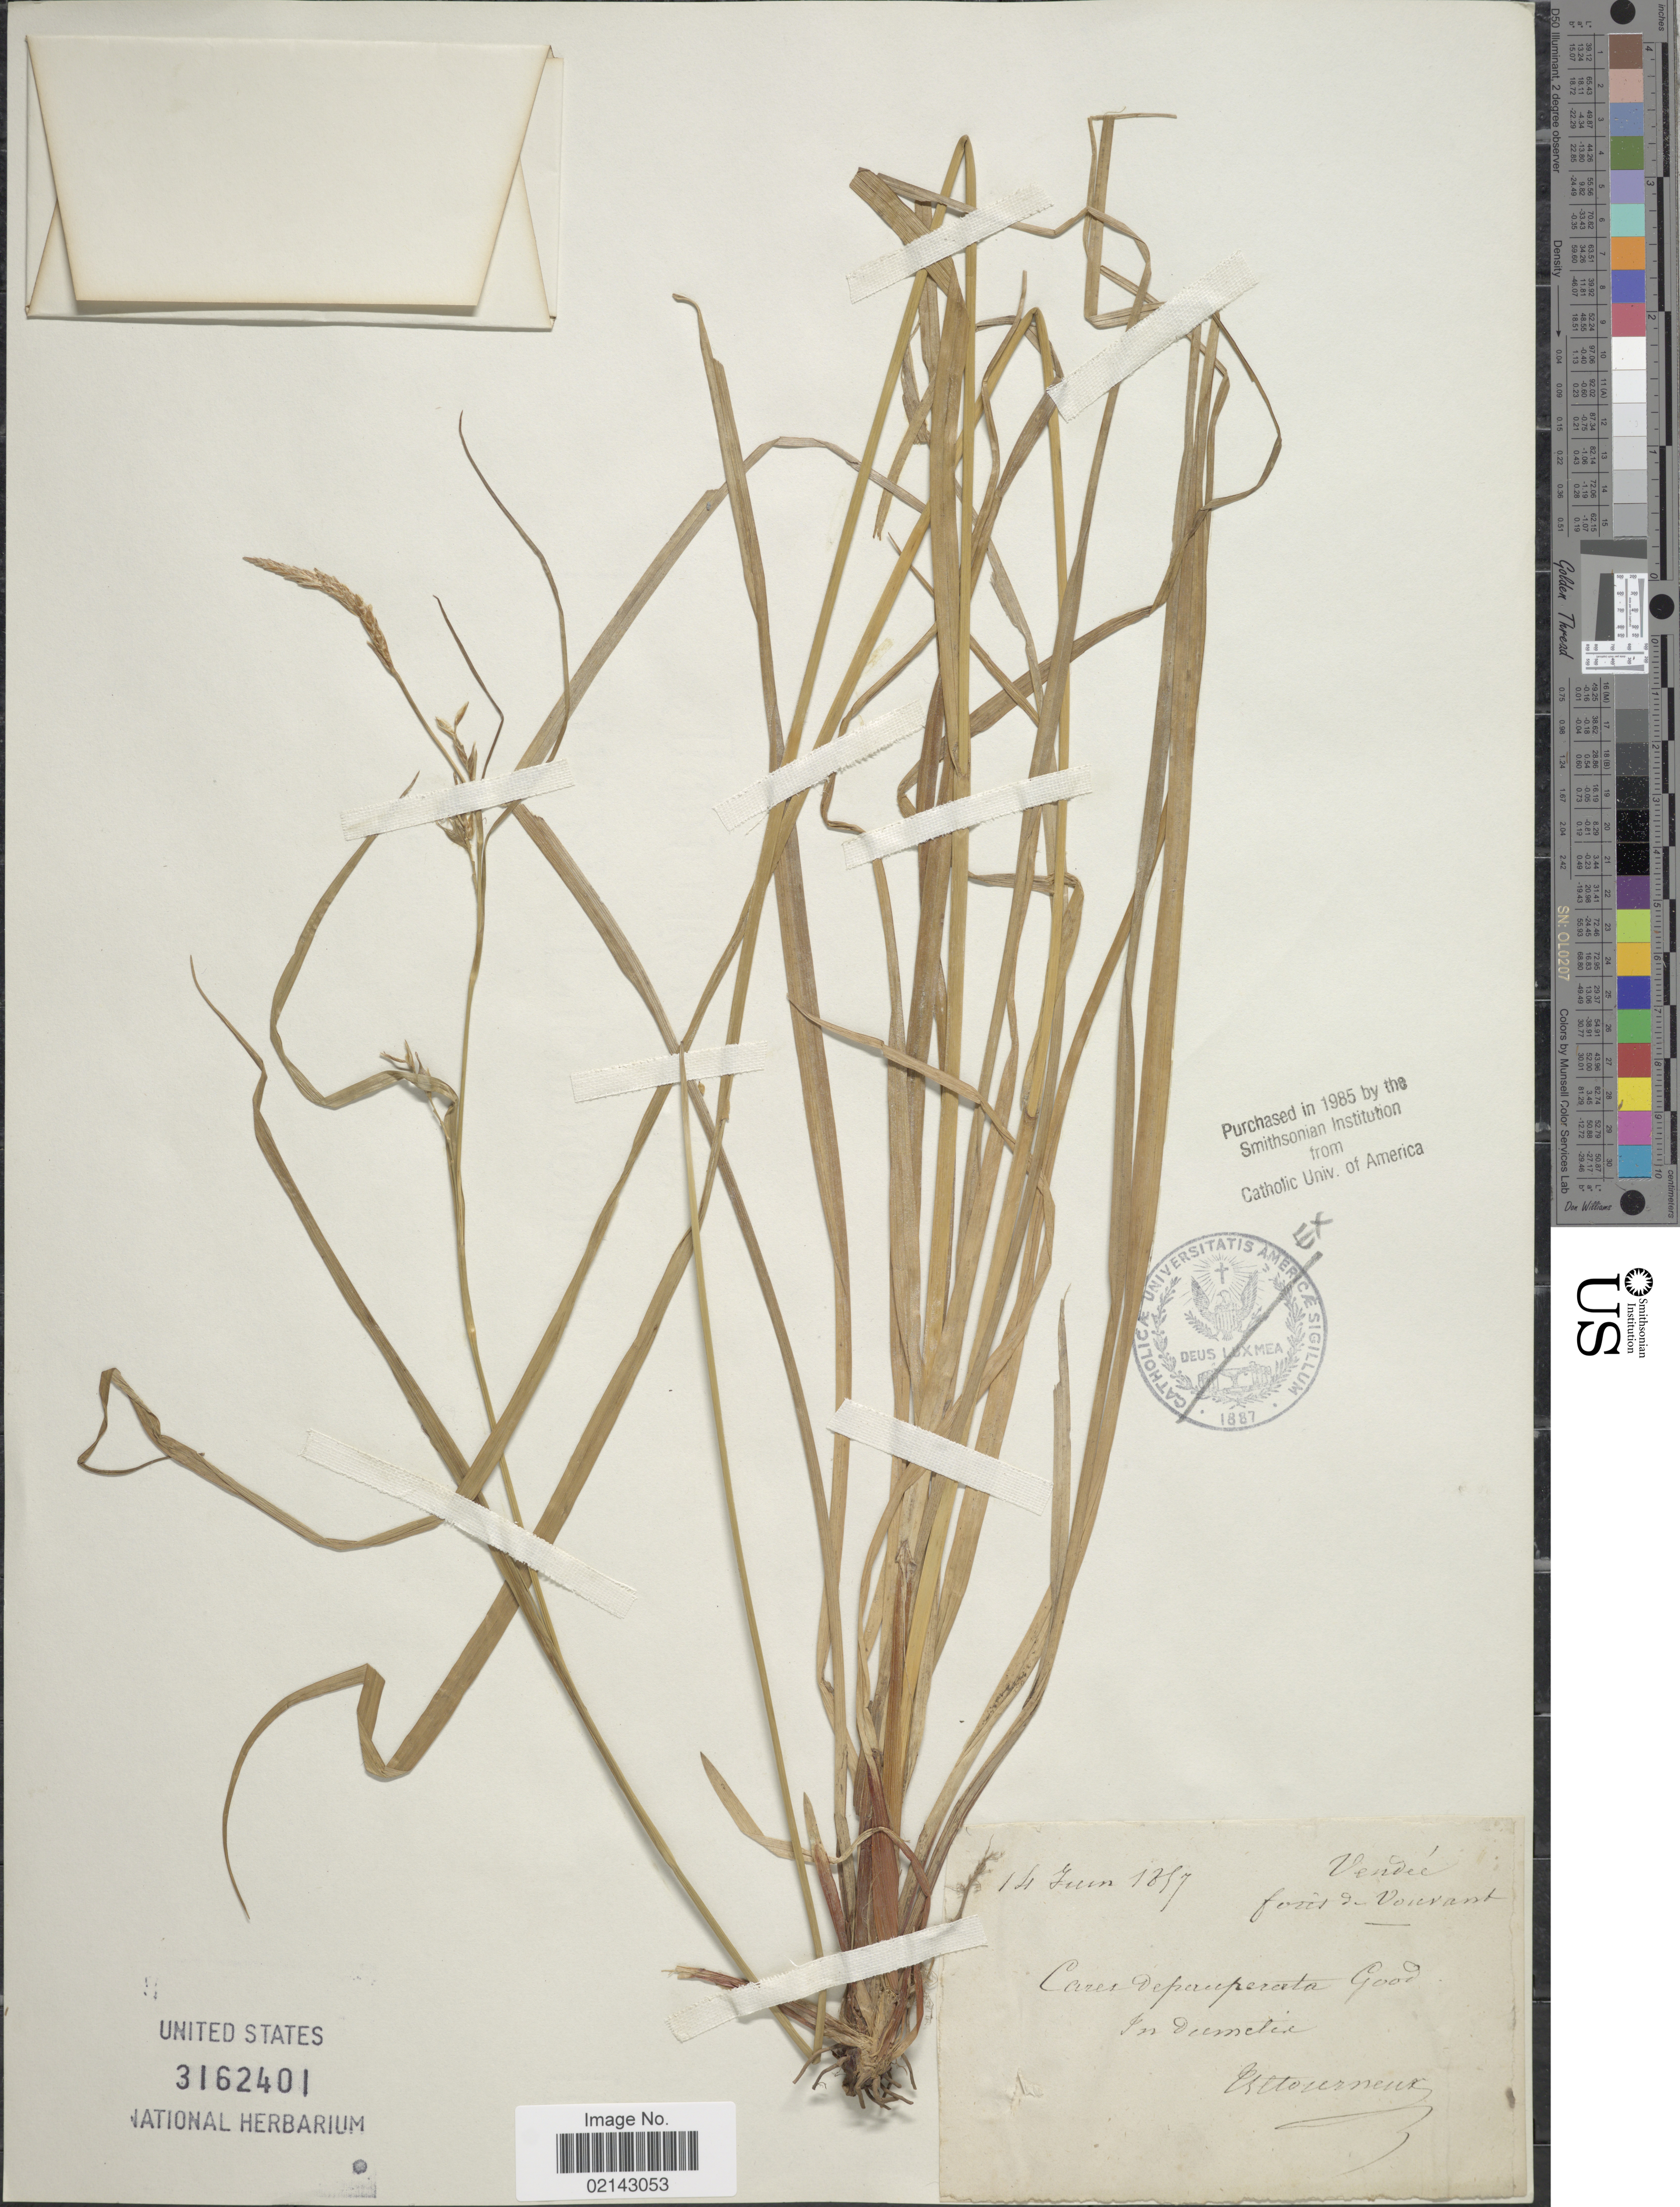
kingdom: Plantae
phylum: Tracheophyta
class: Liliopsida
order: Poales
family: Cyperaceae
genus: Carex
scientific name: Carex depauperata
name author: Curtis ex Woodw.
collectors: Esttourneux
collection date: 1887-06-14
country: France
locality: Vendee foret de Voierant. In Dedmetie [interpreted]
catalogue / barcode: US 3162401